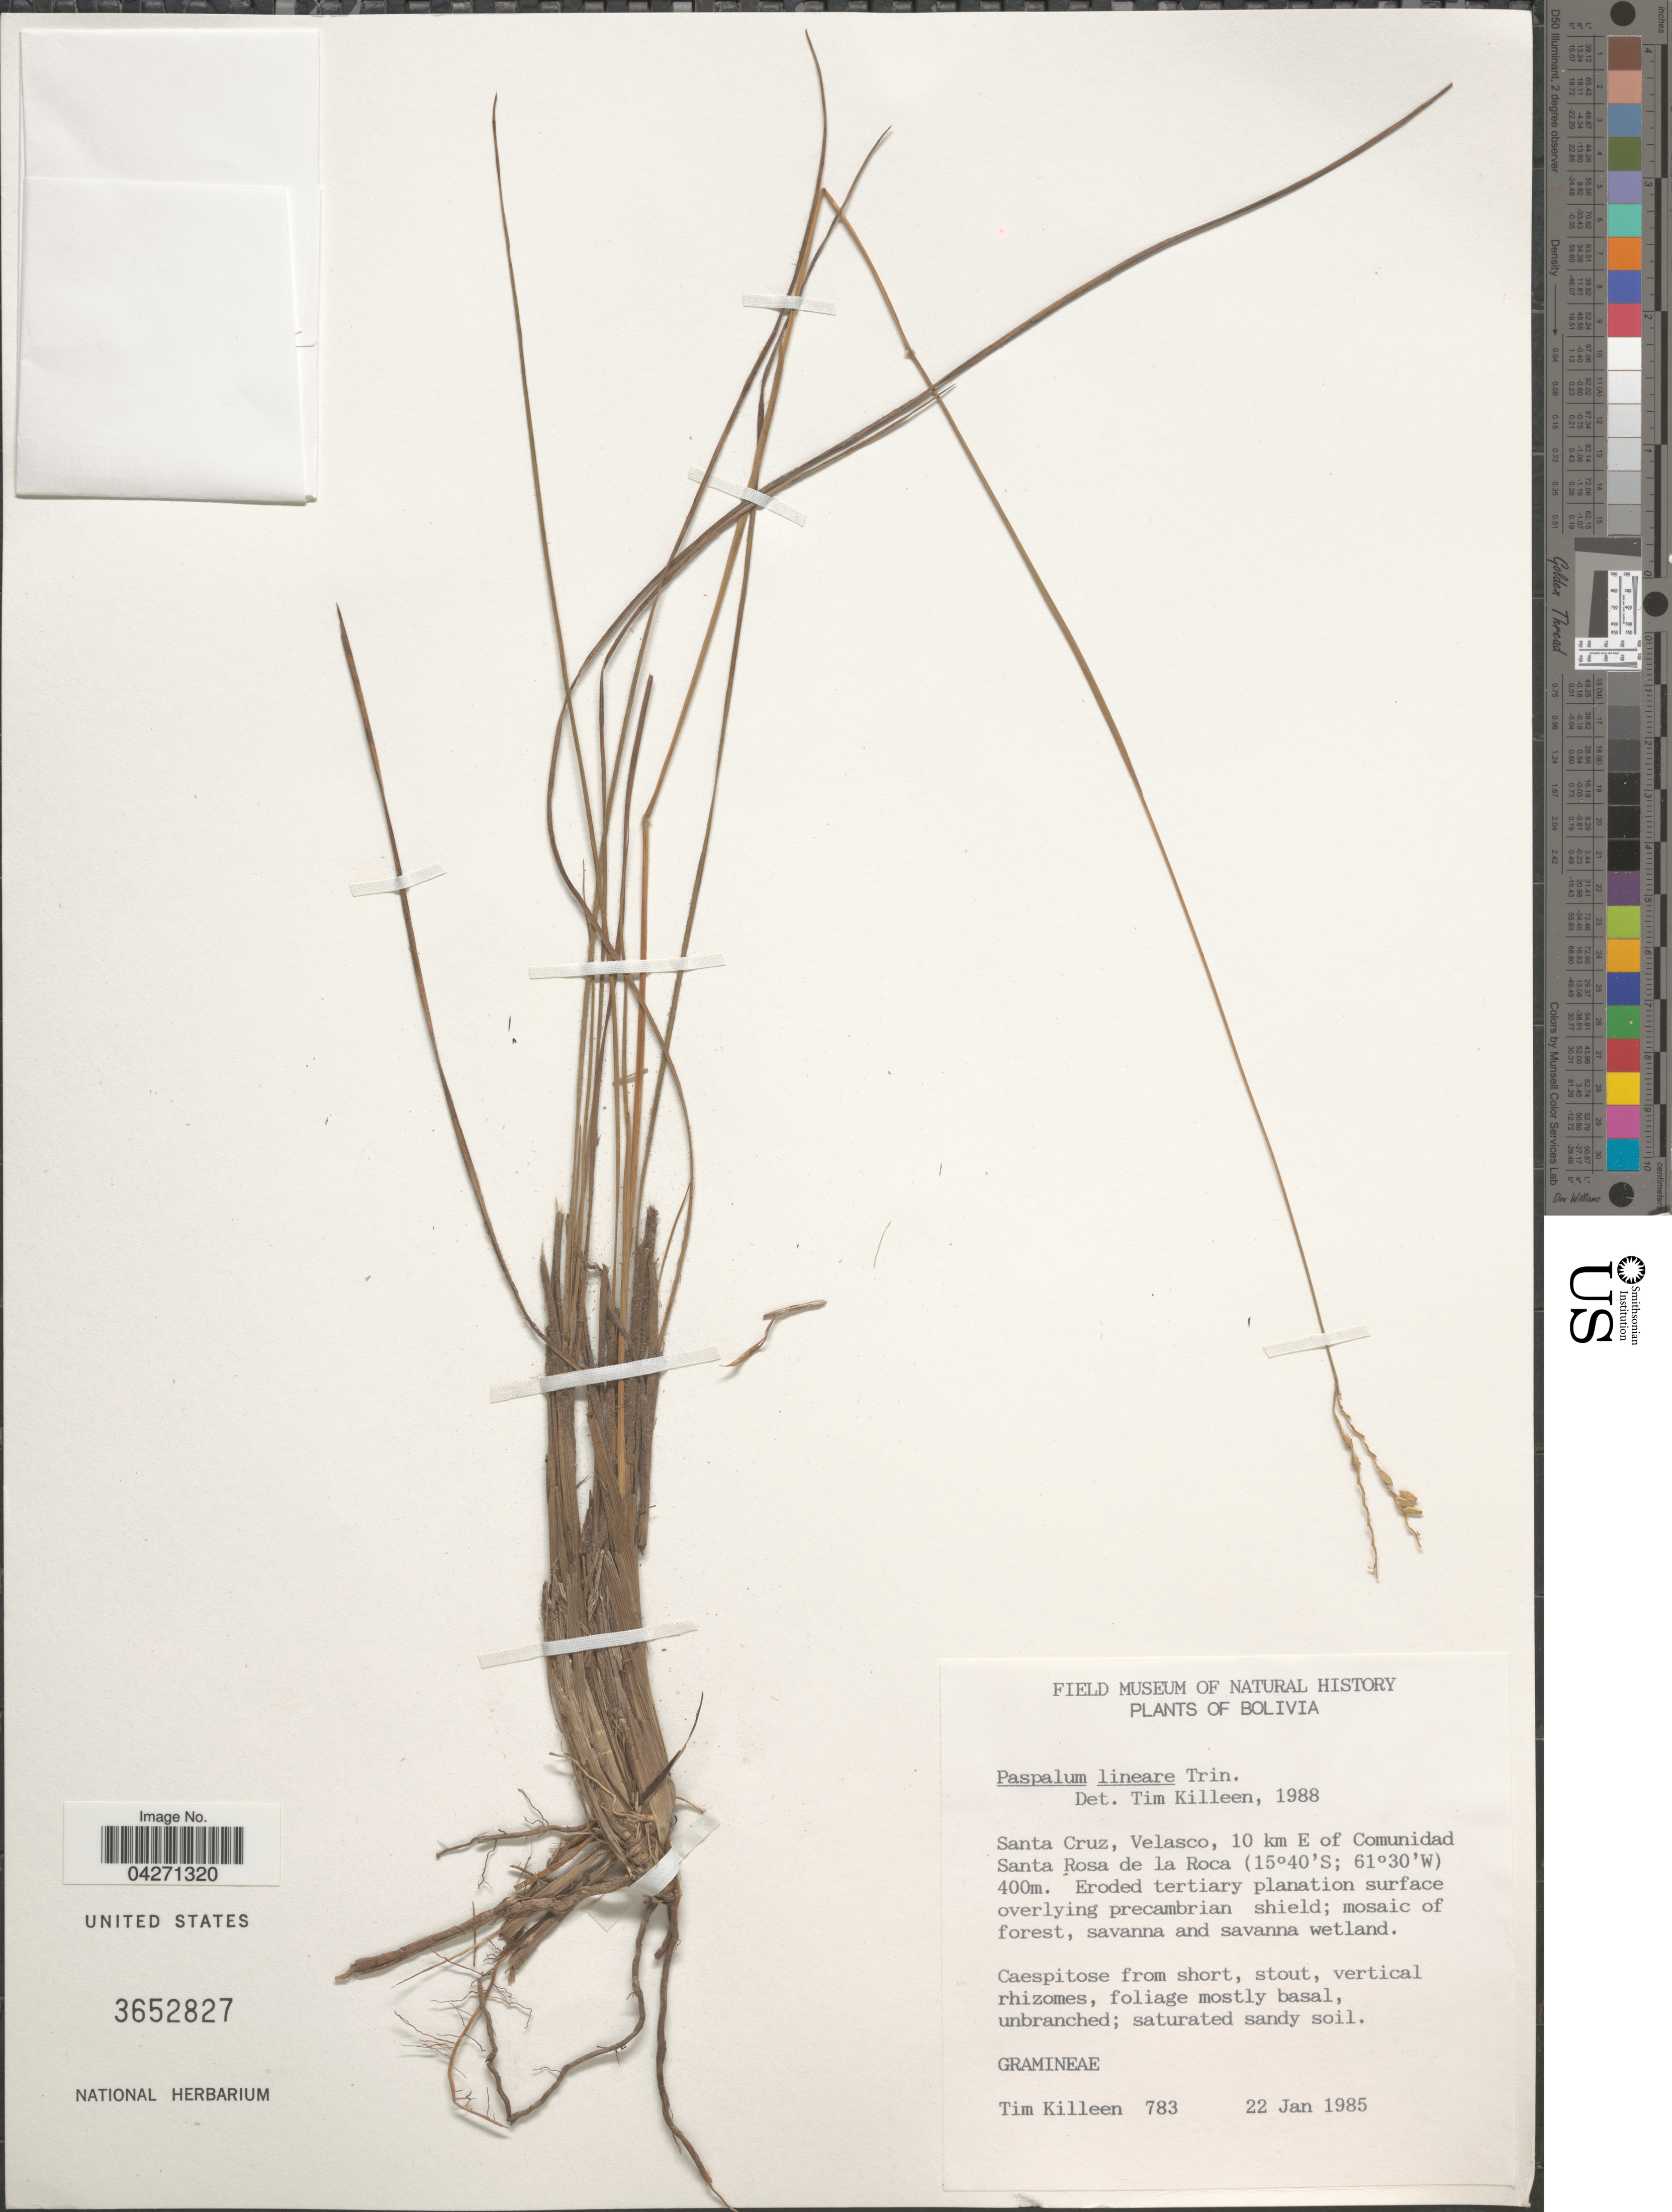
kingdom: Plantae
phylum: Tracheophyta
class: Liliopsida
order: Poales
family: Poaceae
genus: Paspalum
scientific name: Paspalum lineare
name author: E. Fourn.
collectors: T. J. Killeen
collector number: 783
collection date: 1985-01-22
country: Bolivia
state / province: Santa Cruz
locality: Velasco, 10 km E of Comunidad Santa Rosa de la Roca.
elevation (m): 400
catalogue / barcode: US 3652827